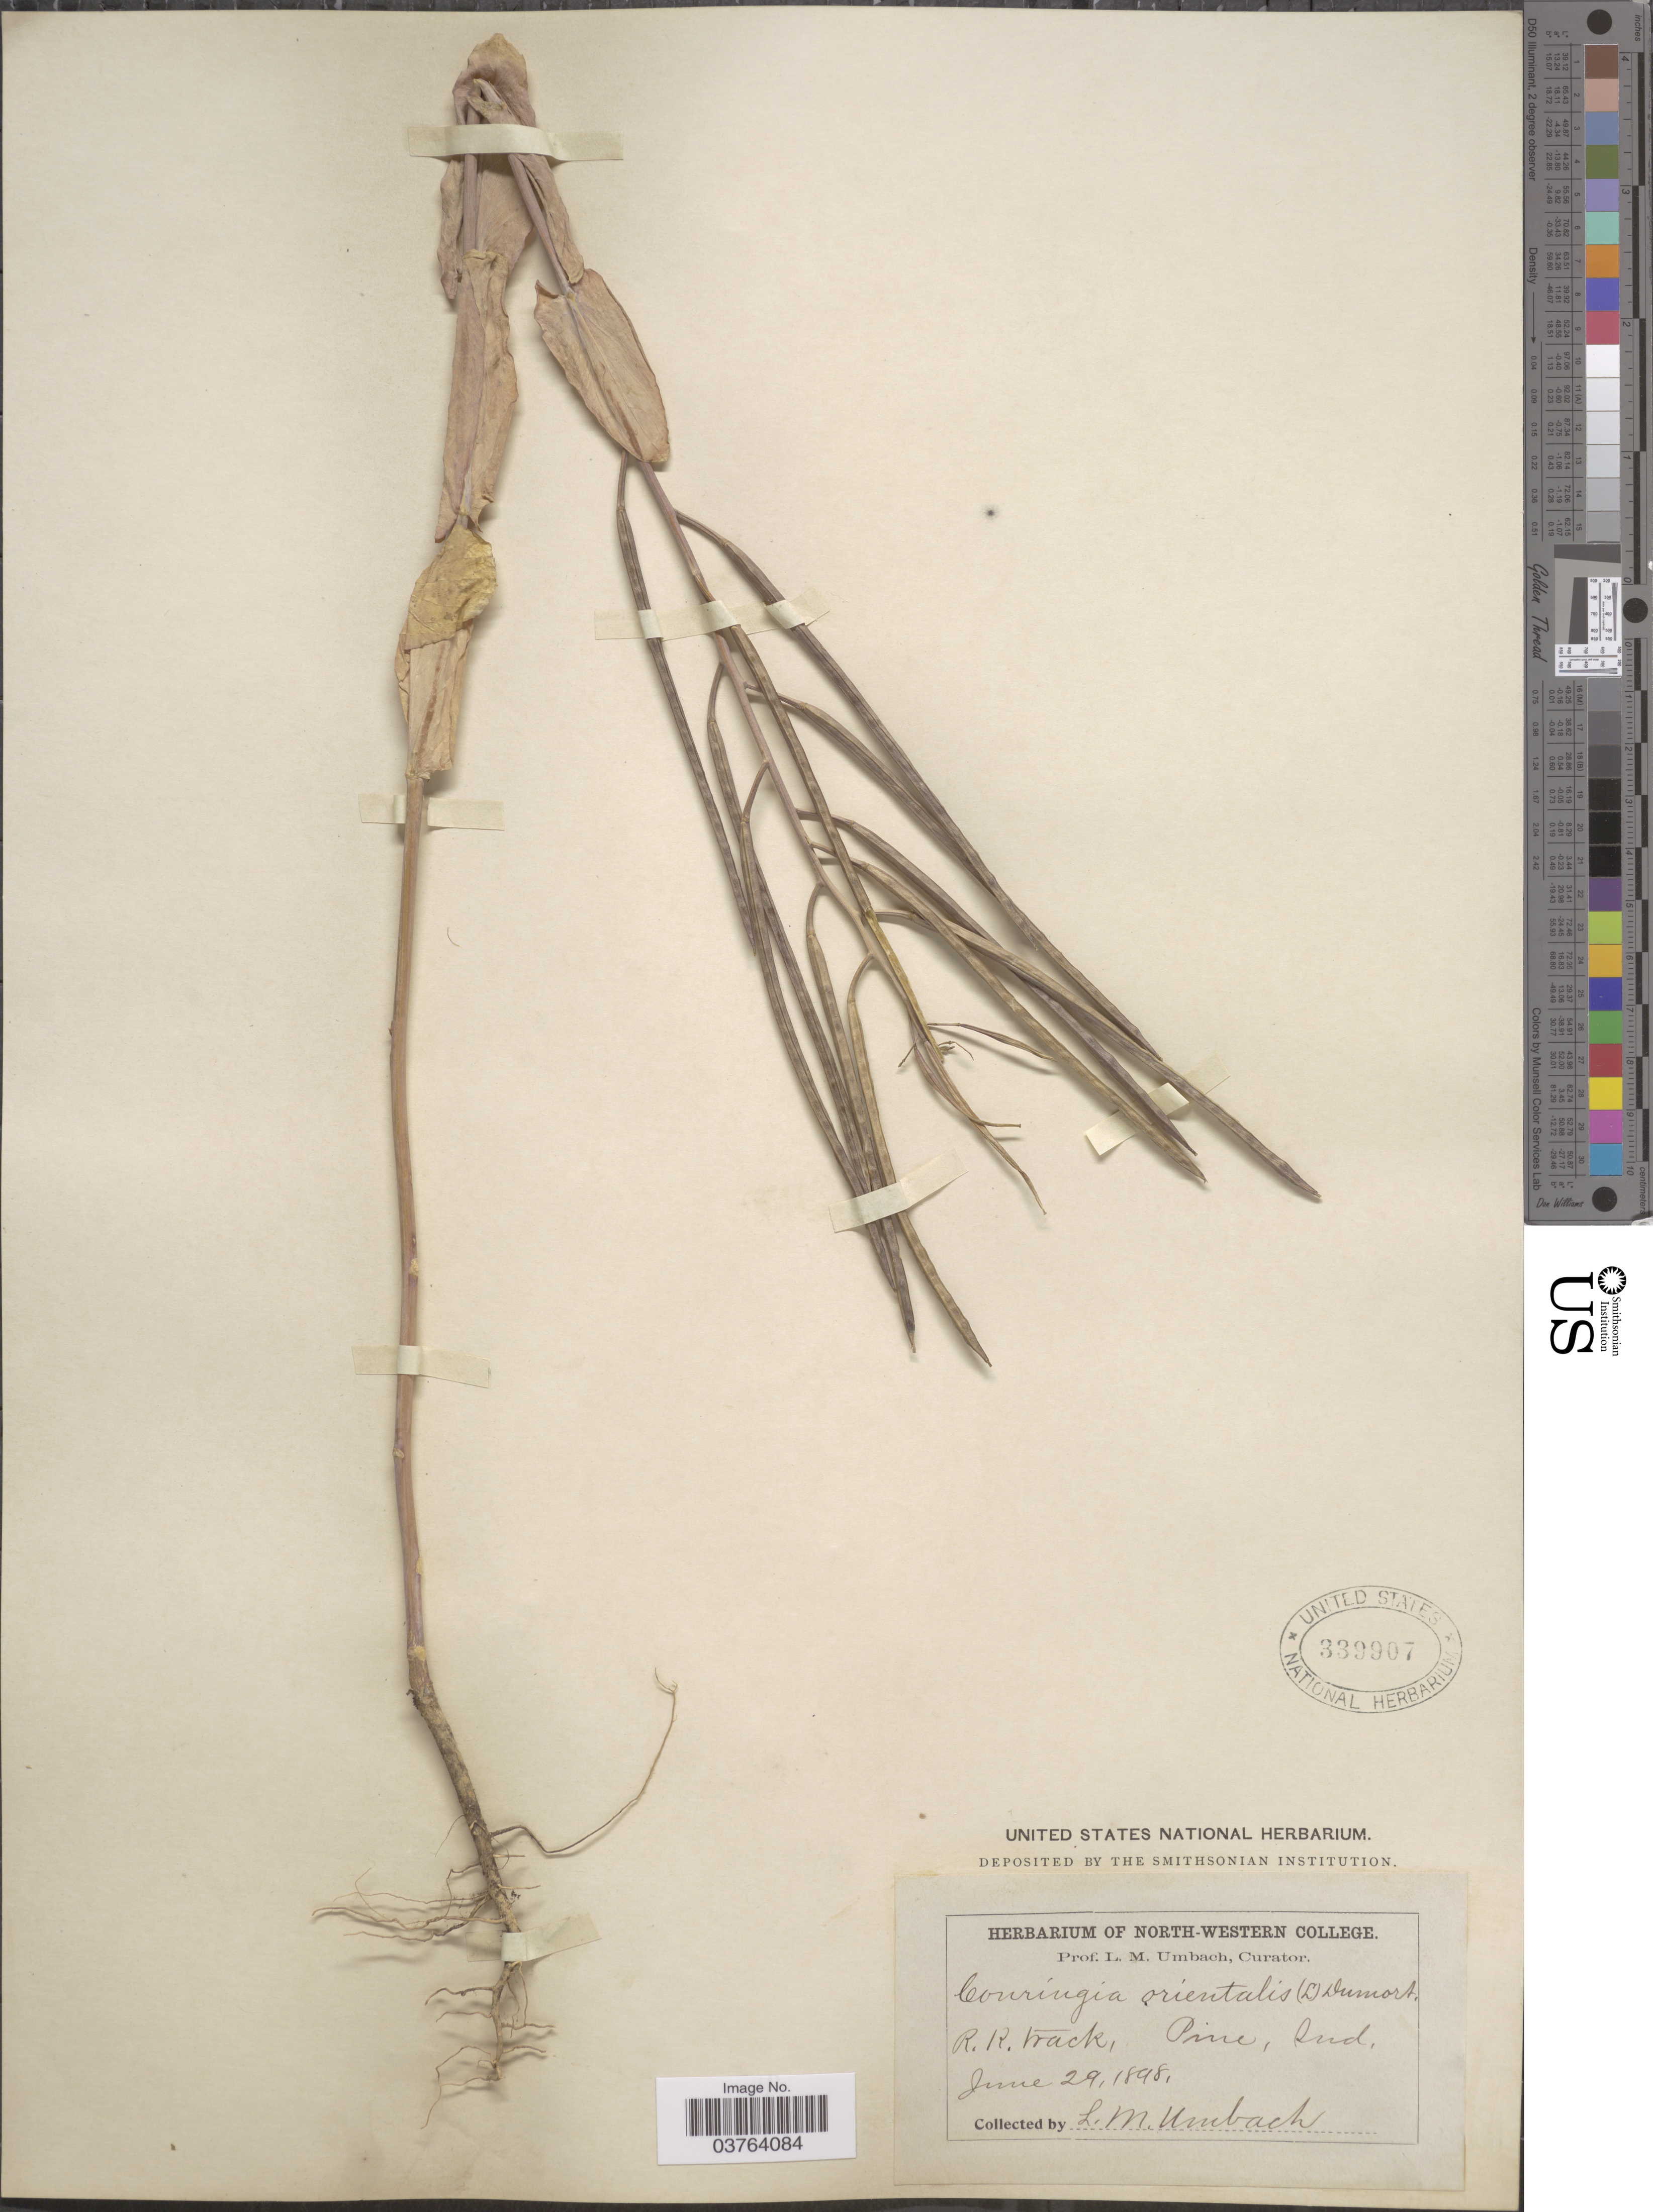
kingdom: Plantae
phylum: Tracheophyta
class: Magnoliopsida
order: Brassicales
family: Brassicaceae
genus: Conringia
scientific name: Conringia orientalis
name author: (L.) C. Presl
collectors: L. M. Umbach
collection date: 1898-06-29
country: United States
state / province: Indiana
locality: R. R. track, Pine.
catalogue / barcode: US 339907